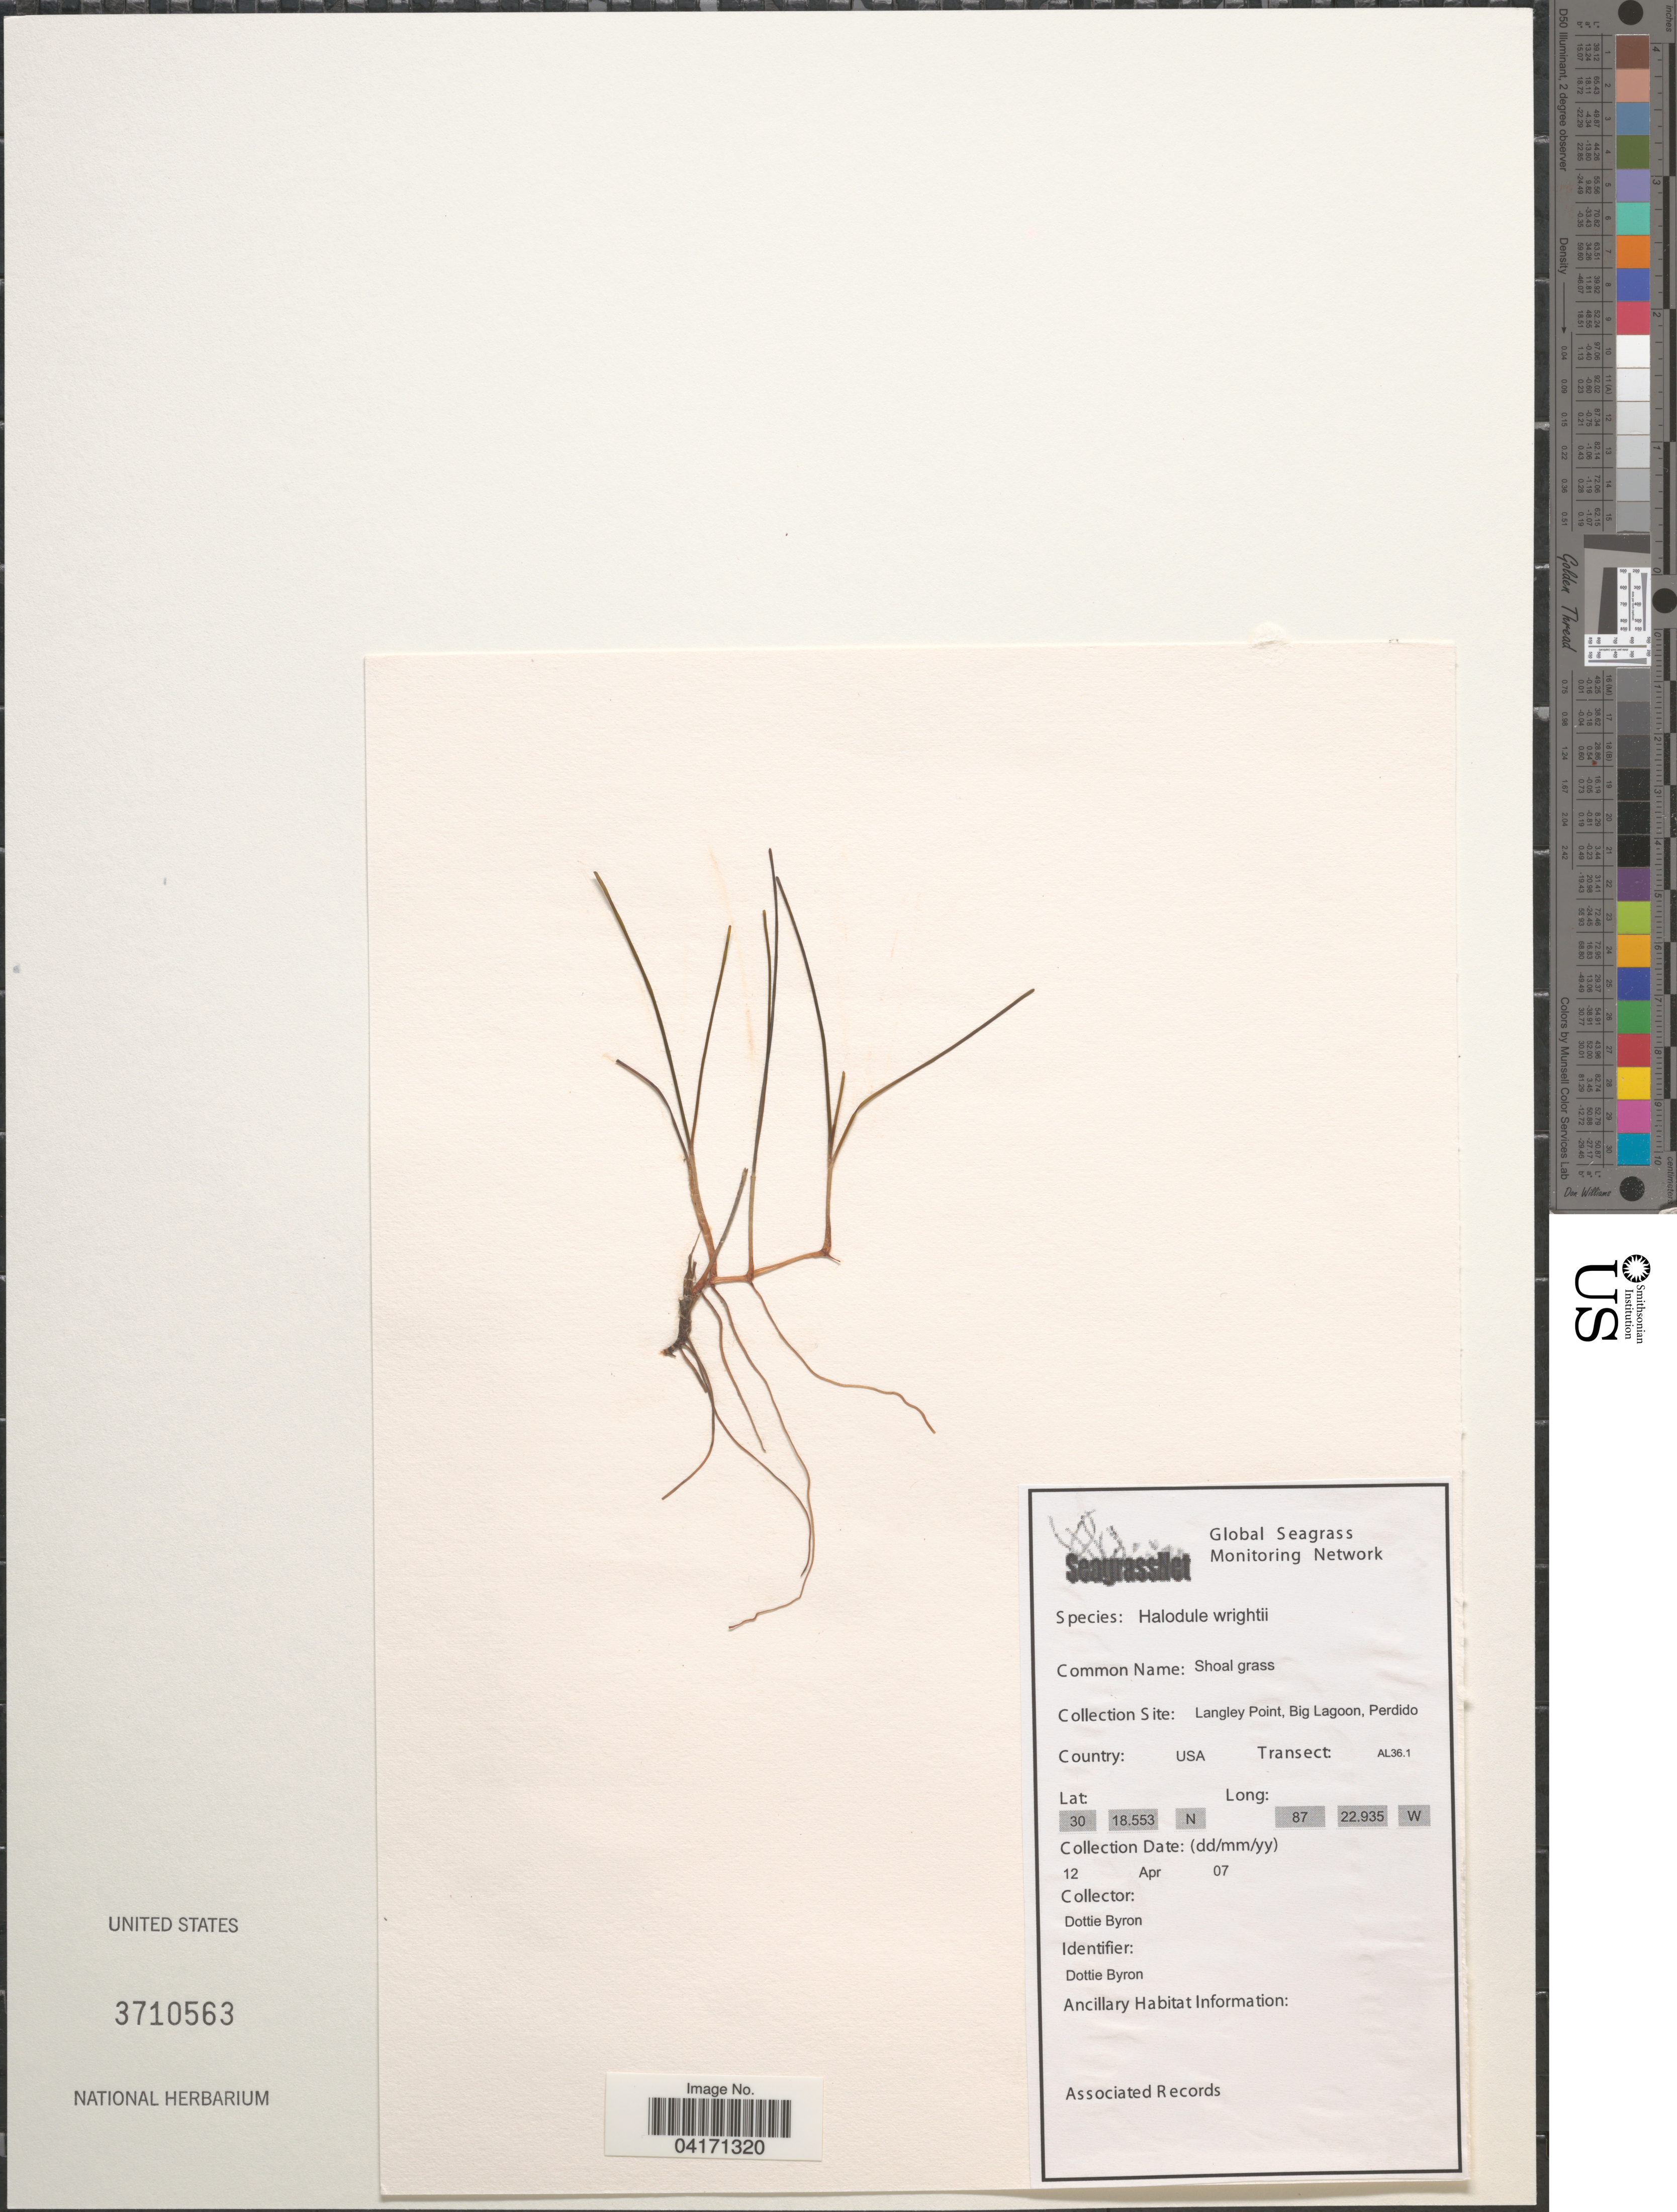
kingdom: Plantae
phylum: Tracheophyta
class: Liliopsida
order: Alismatales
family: Cymodoceaceae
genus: Halodule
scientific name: Halodule wrightii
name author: Asch.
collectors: D. Byron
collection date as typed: Transcribed d/m/y: 12/4/7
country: United States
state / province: Alabama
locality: Langley Point, Big Lagoon, Perdido. Transect: AL36.1.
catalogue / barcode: US 3710563